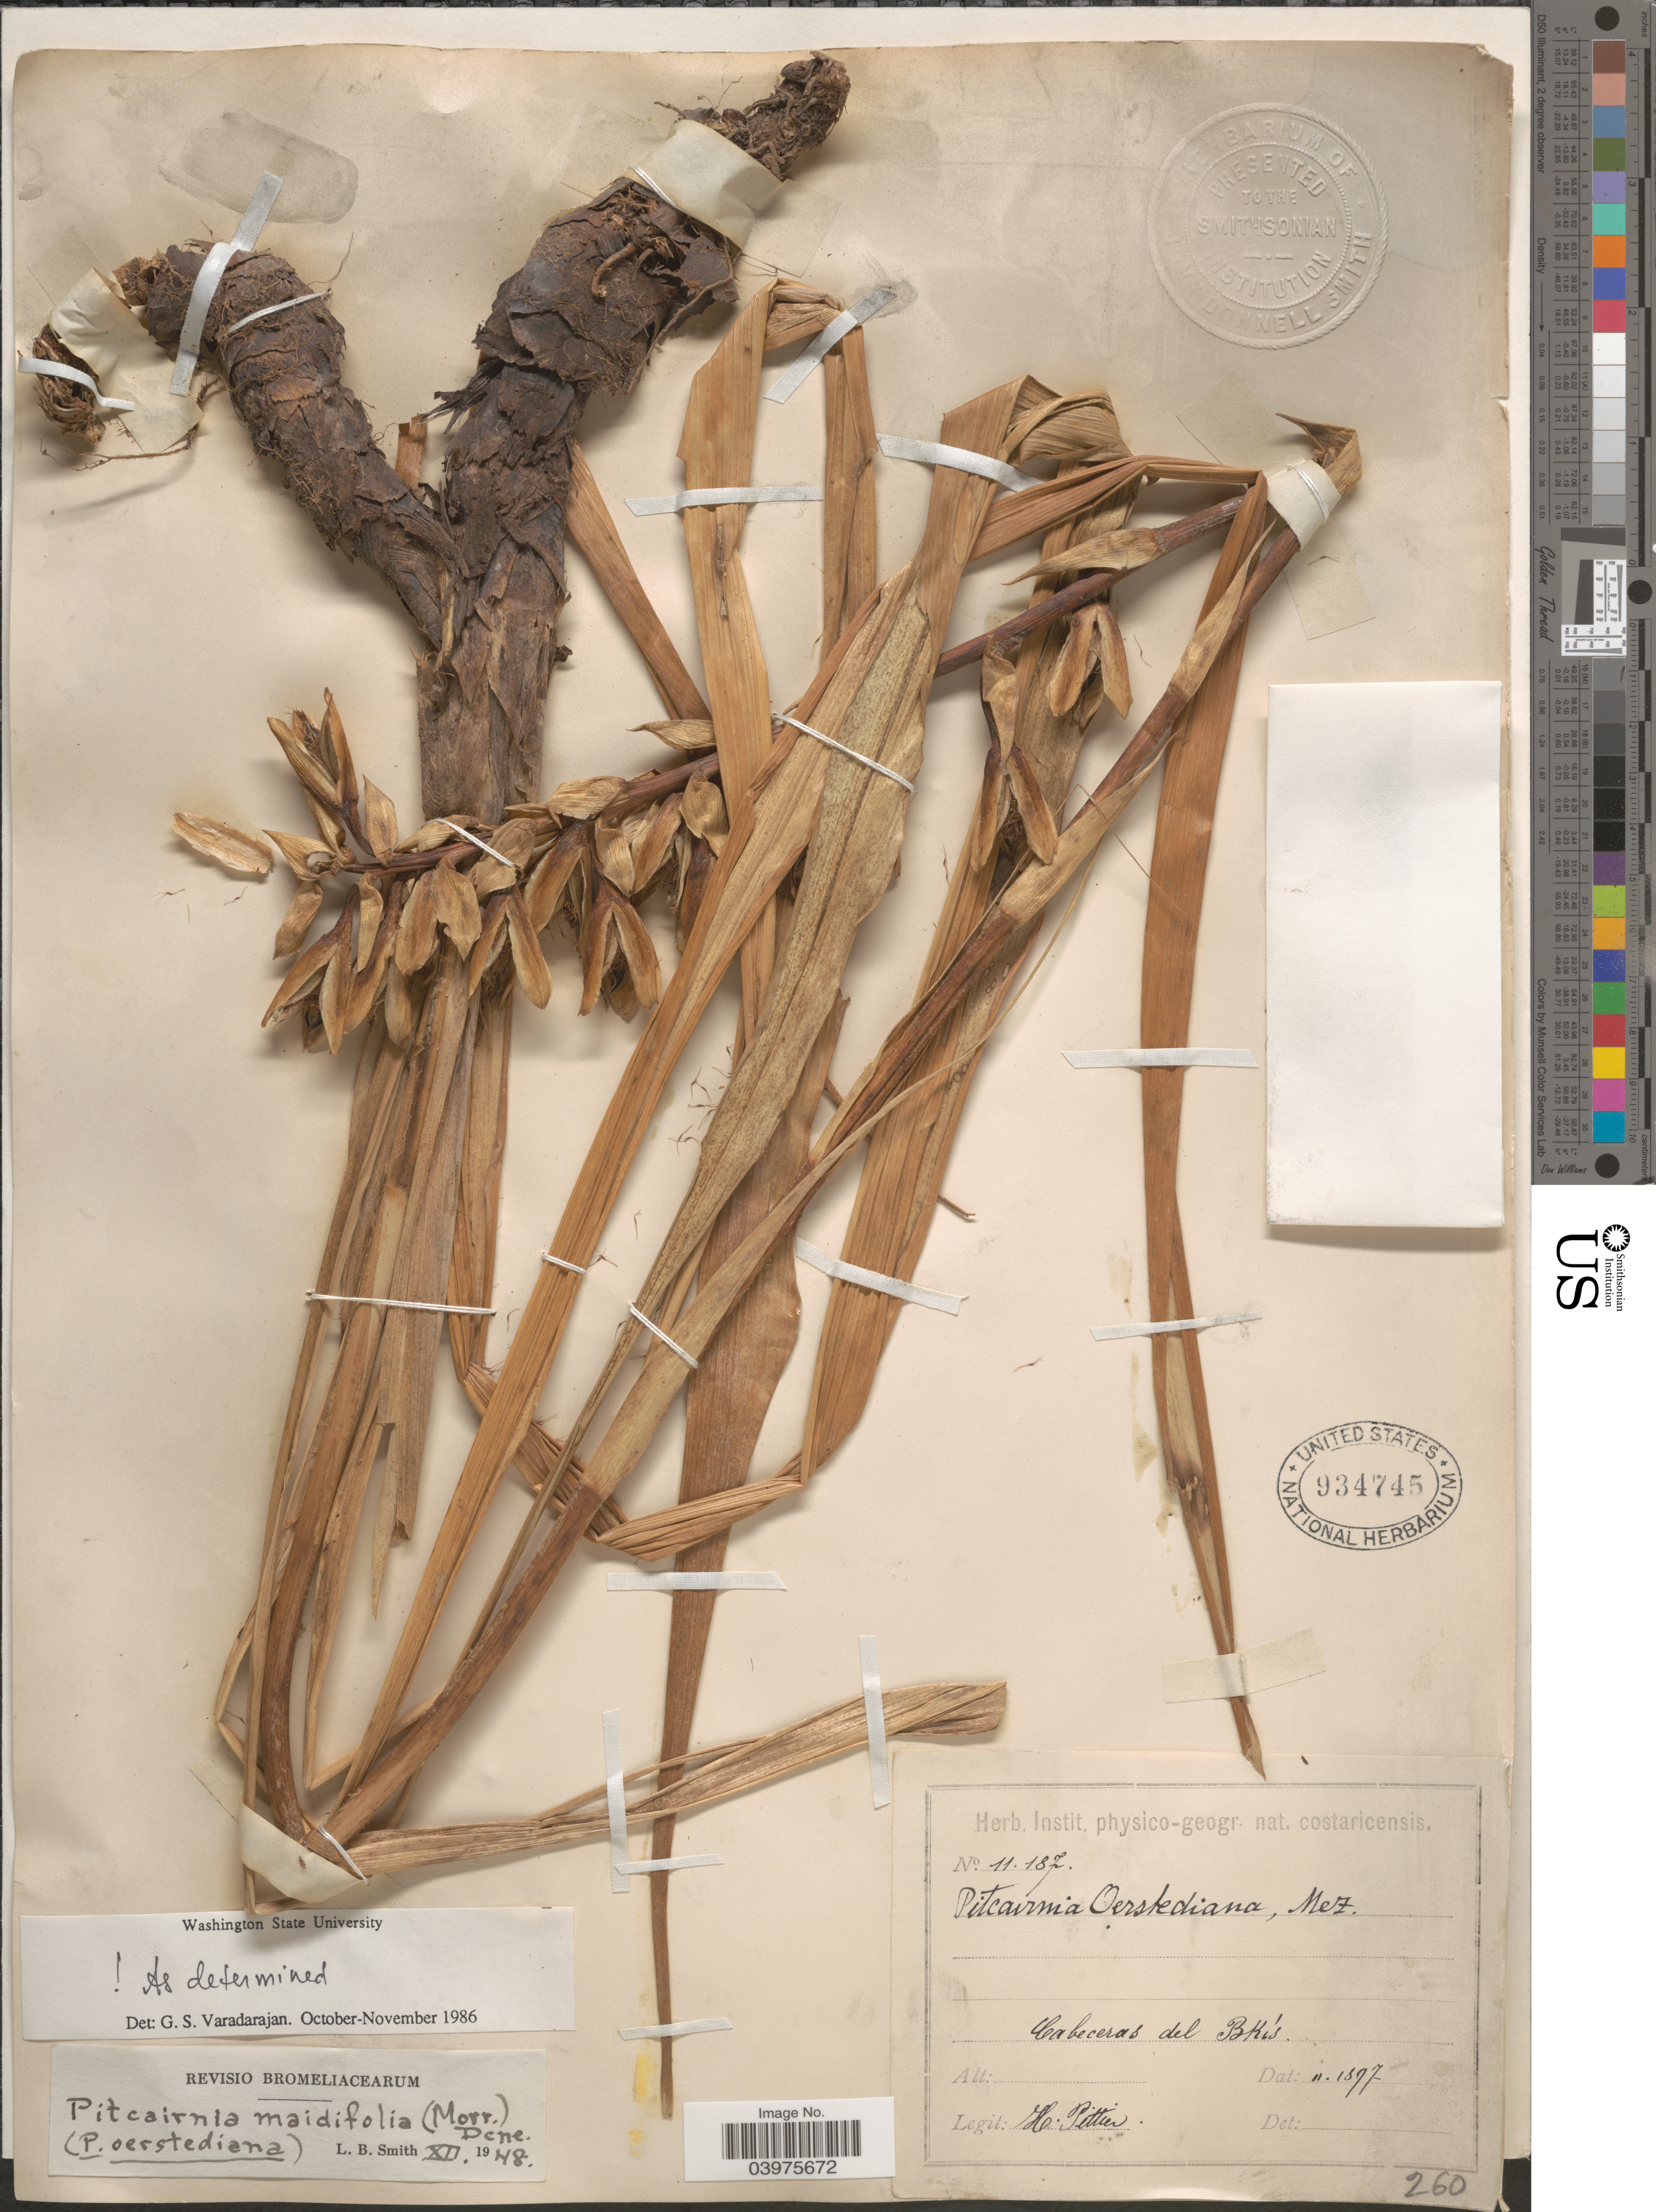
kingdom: Plantae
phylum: Tracheophyta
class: Liliopsida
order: Poales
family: Bromeliaceae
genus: Pitcairnia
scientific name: Pitcairnia maidifolia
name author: (C. Morren) Decne. ex Planch.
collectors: H. F. Pittier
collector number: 11187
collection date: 1897-02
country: Costa Rica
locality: Cabeceras del Bkís.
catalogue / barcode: US 934745